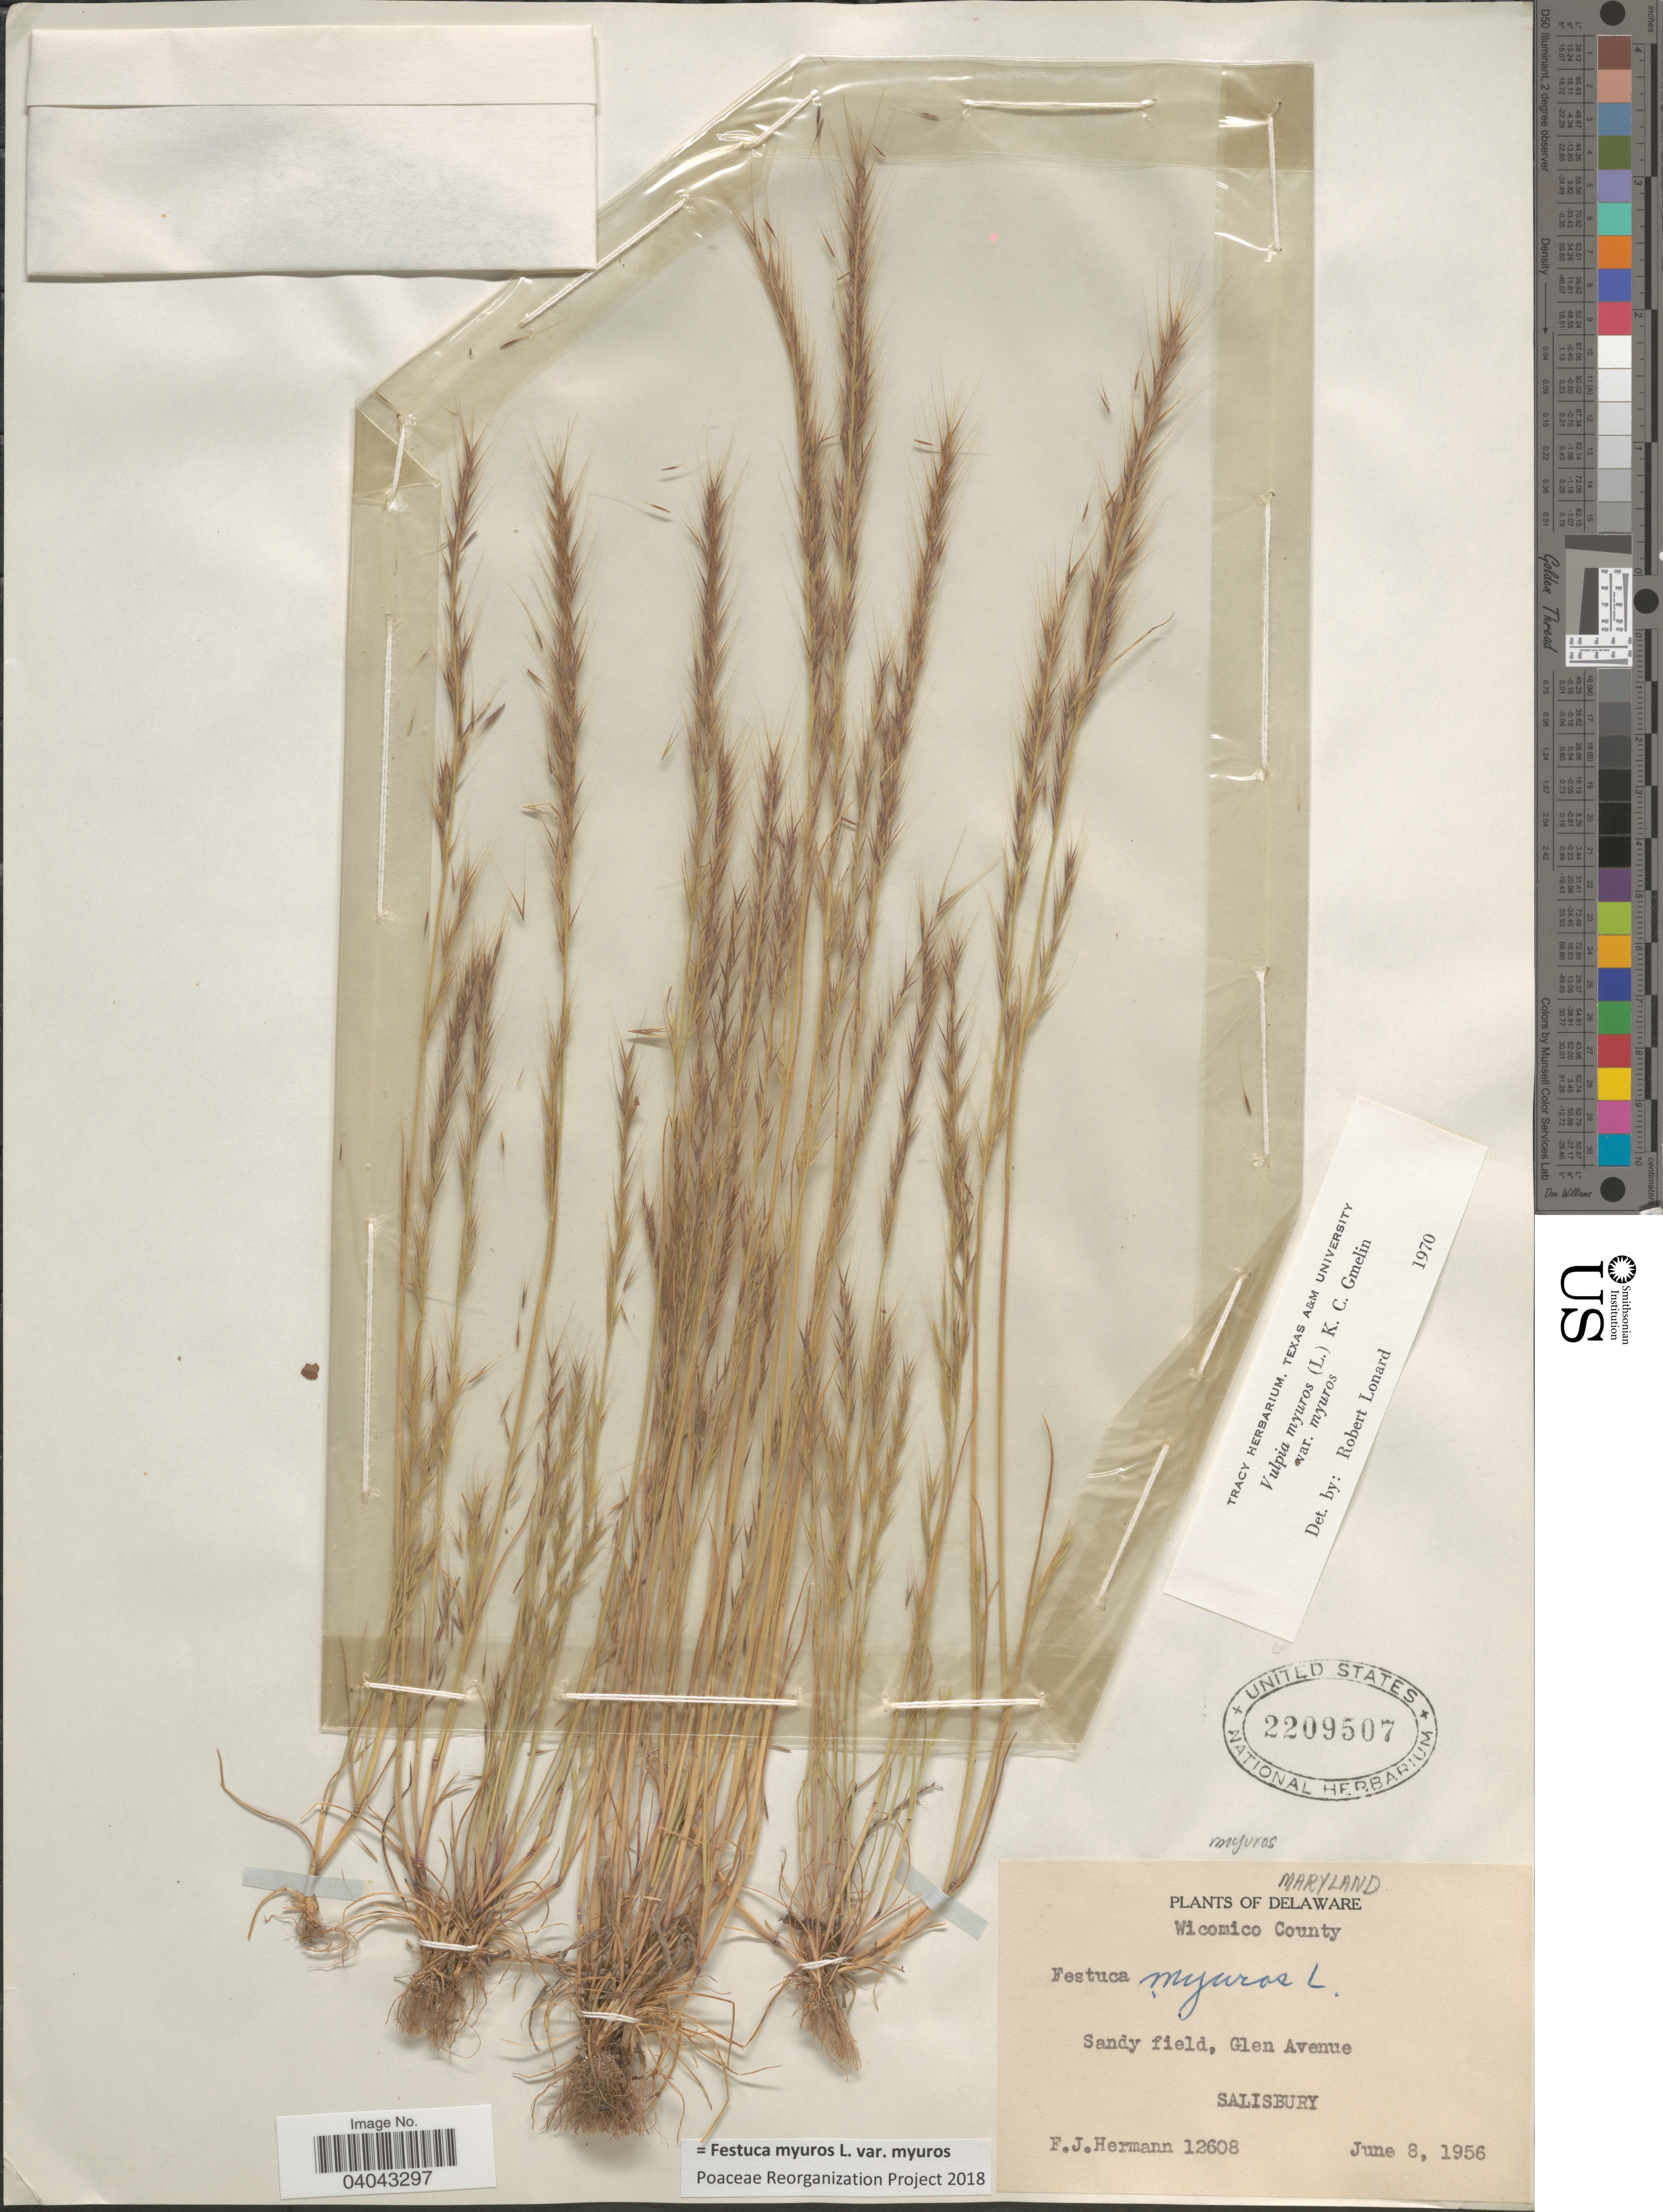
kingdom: Plantae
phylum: Tracheophyta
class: Liliopsida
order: Poales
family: Poaceae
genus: Festuca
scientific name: Festuca myuros var. myuros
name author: L.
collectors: F. J. Hermann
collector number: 12608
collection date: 1956-06-08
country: United States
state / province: Maryland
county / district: Wicomico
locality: Wicomico County. Sandy field, Glen Avenue. Salisbury.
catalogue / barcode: US 2209507